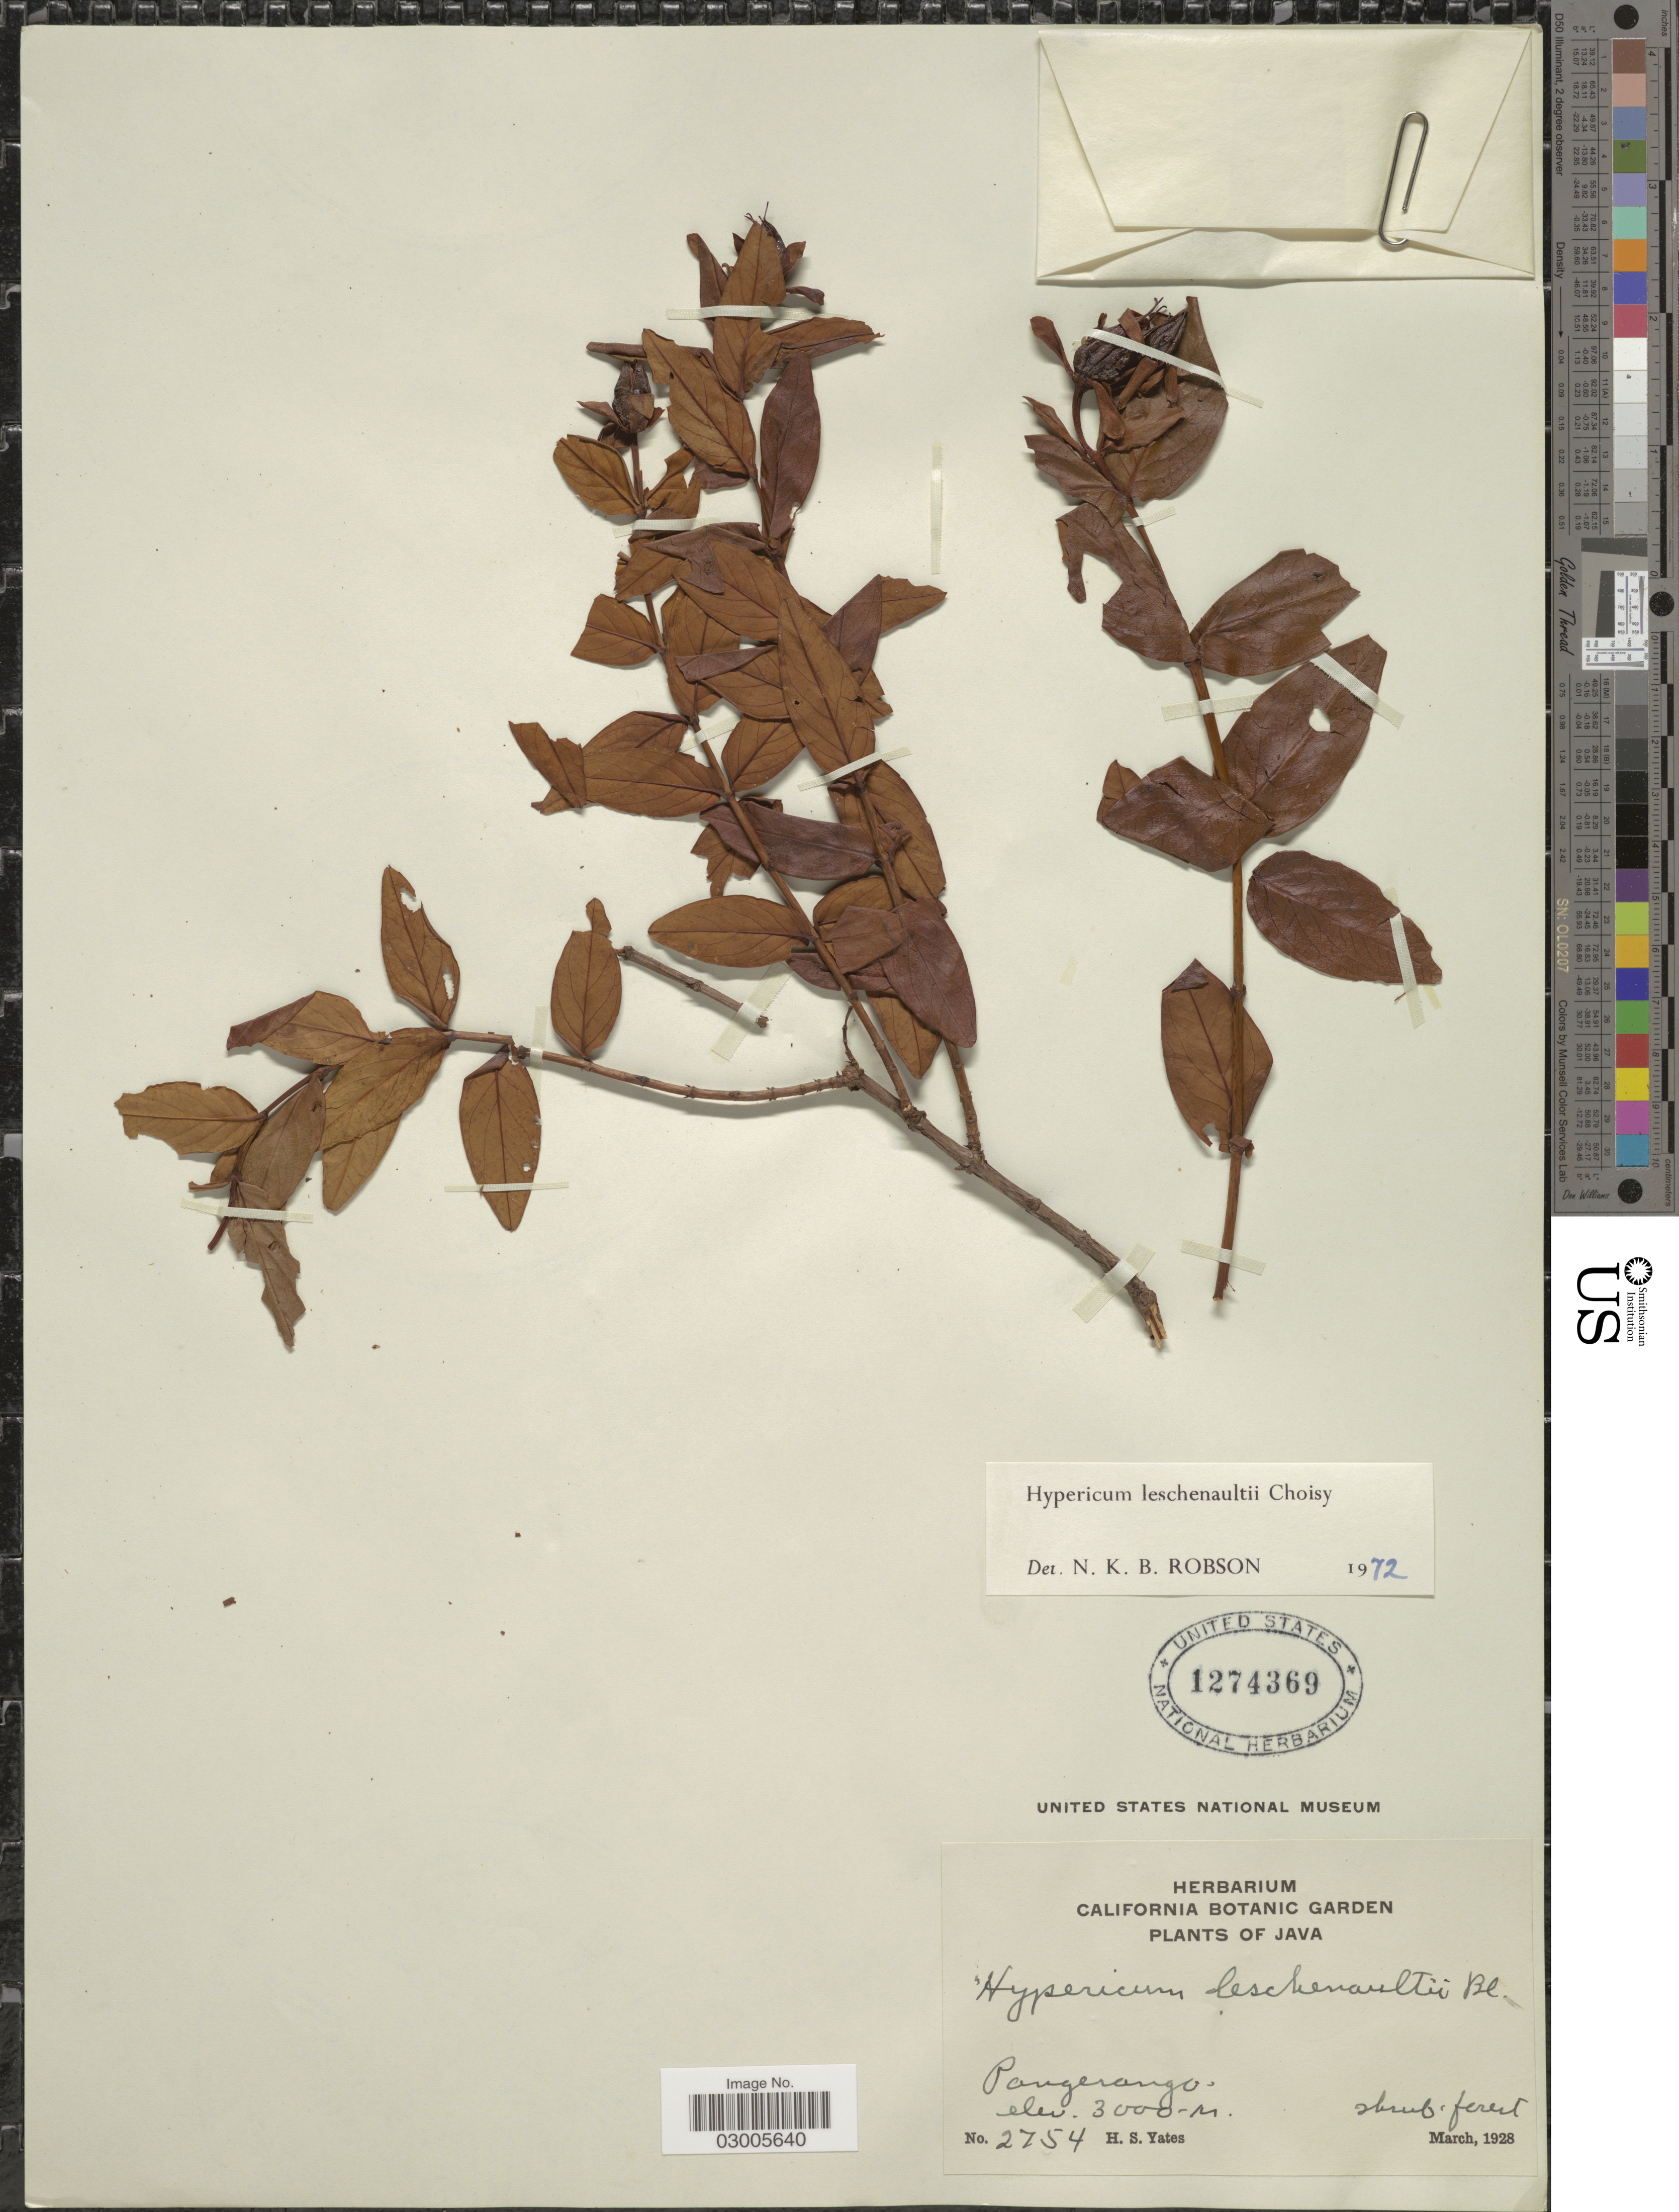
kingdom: Plantae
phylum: Tracheophyta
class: Magnoliopsida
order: Malpighiales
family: Hypericaceae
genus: Hypericum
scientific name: Hypericum leschenaultii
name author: Choisy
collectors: H. S. Yates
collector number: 2754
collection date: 1928-03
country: Indonesia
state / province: Java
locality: Pangerango [interpreted].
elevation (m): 3000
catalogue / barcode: US 1274369